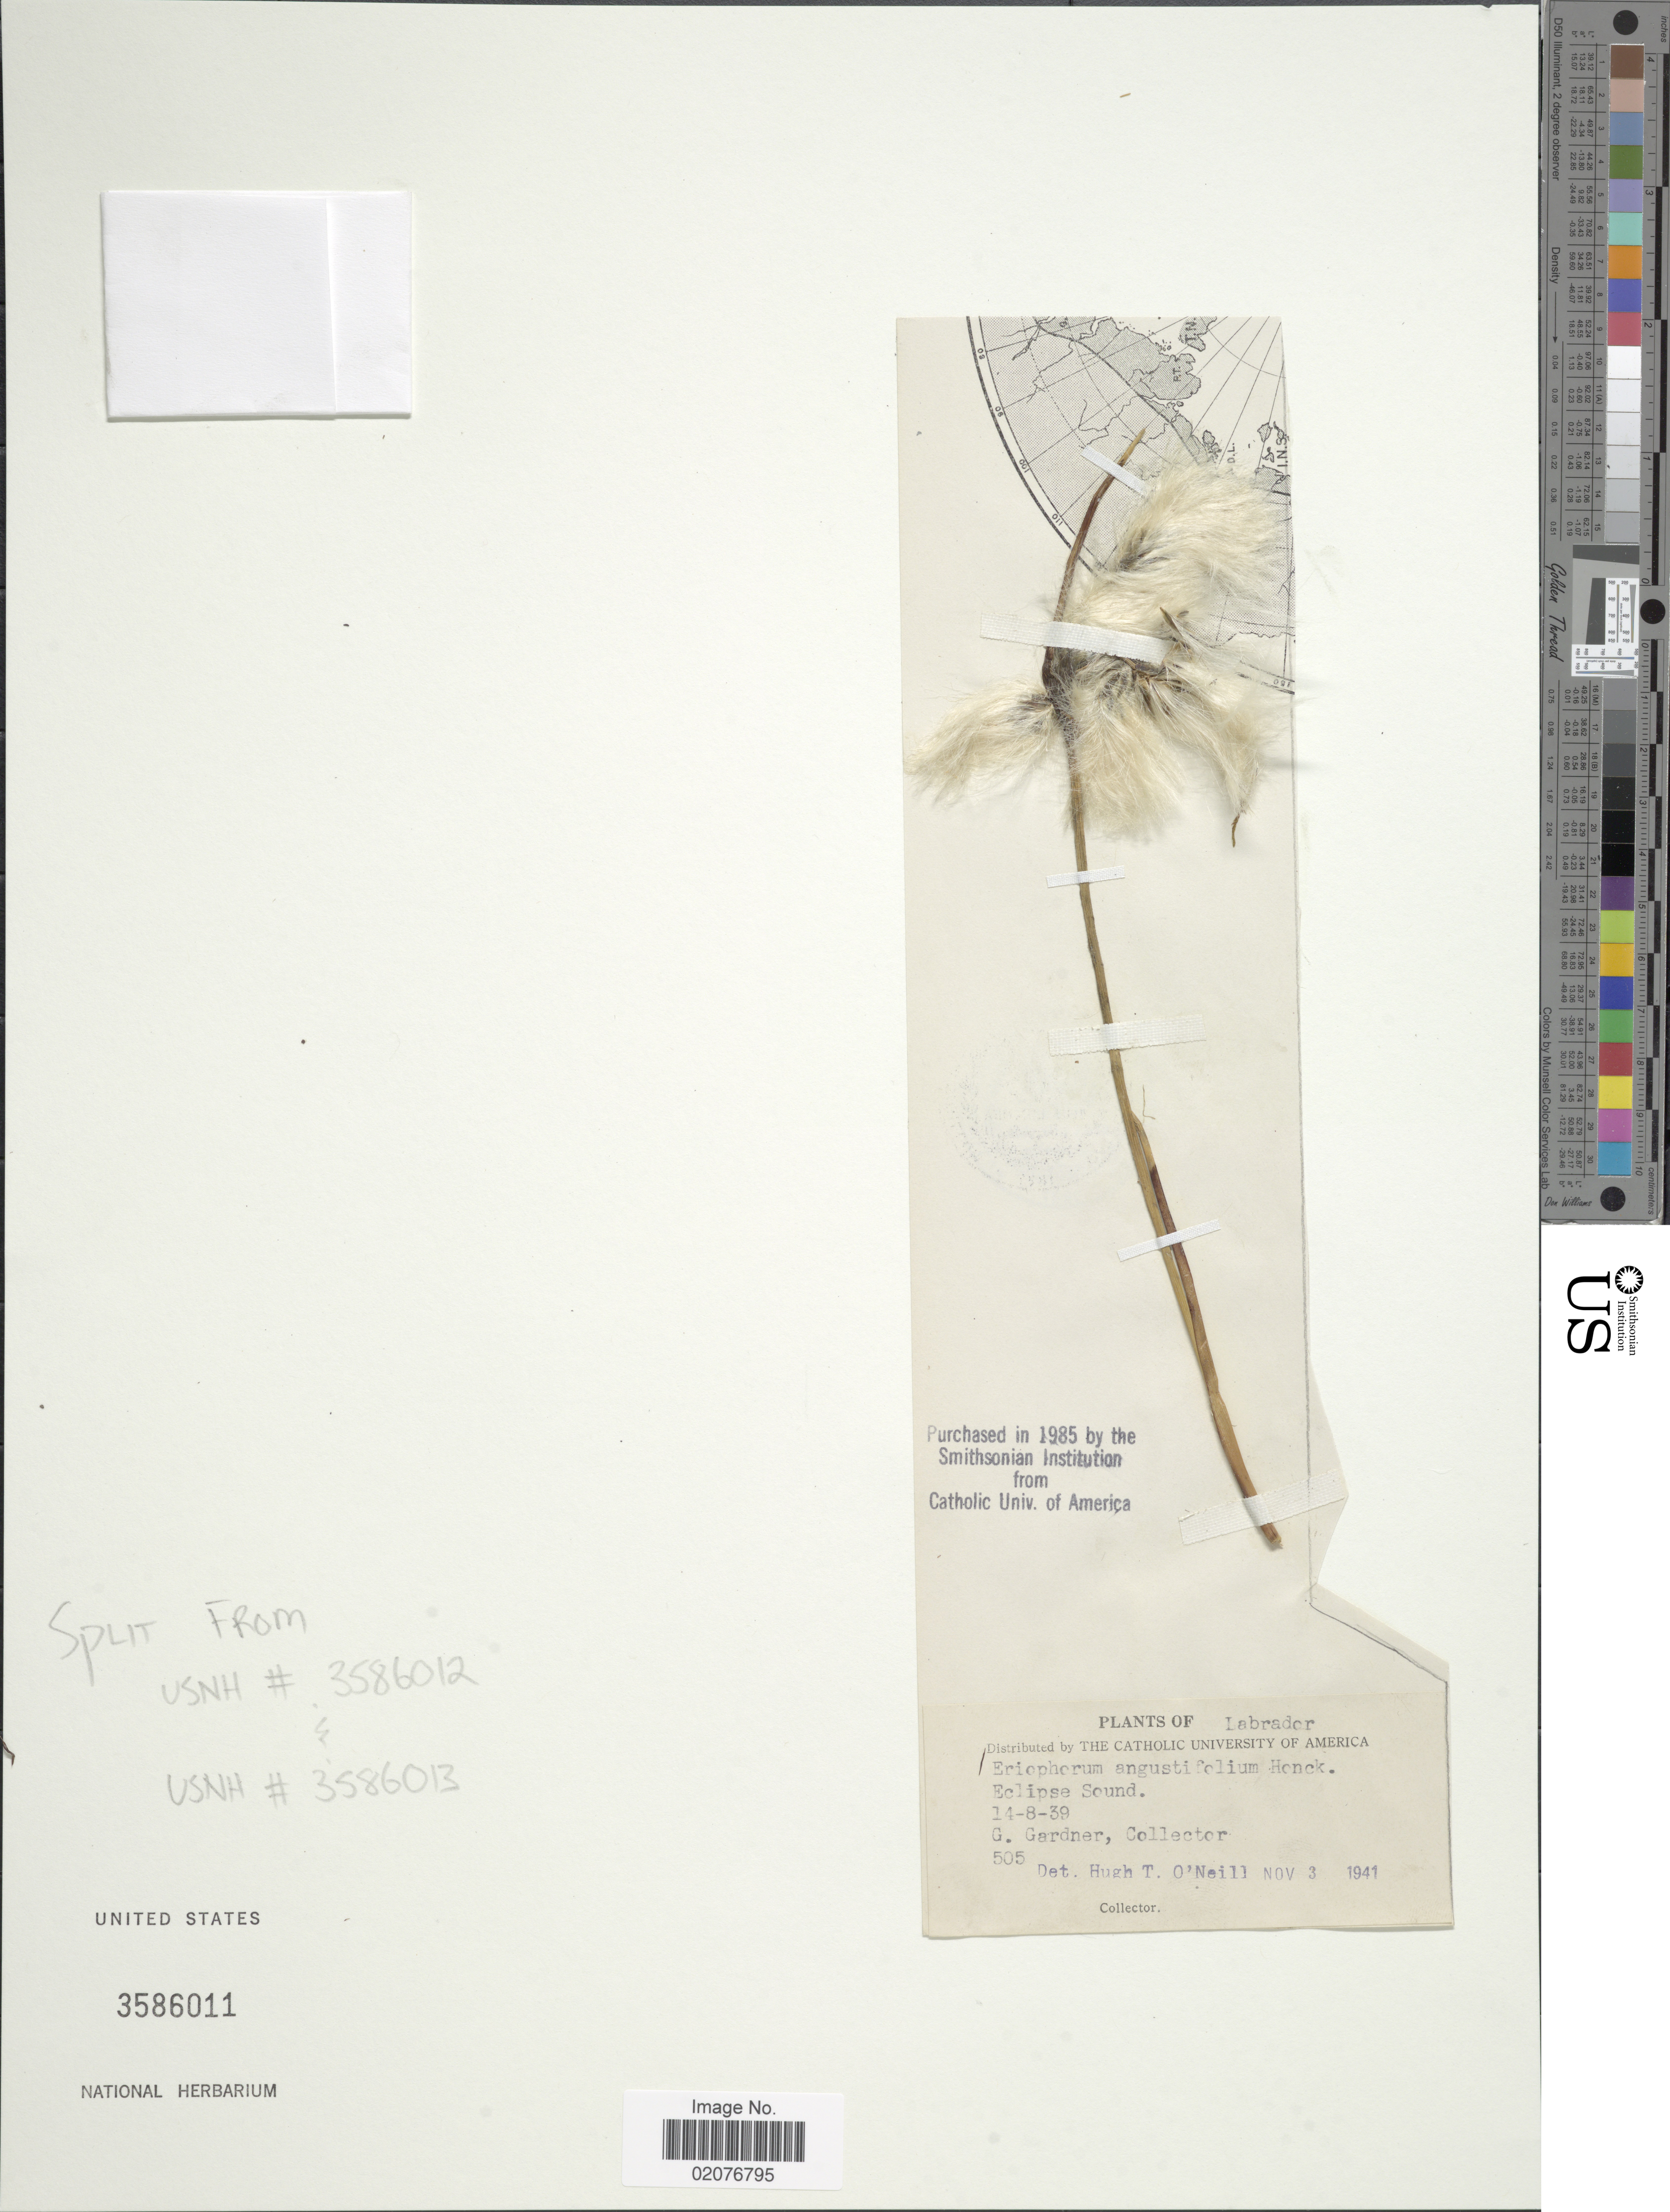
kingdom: Plantae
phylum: Tracheophyta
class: Liliopsida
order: Poales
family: Cyperaceae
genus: Eriophorum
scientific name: Eriophorum angustifolium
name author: Honck.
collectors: G. Gardner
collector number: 505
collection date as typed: Transcribed d/m/y: 14/8/39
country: Canada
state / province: Newfoundland and Labrador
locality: Labrador, Eclipse Sound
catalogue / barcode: US 3586011